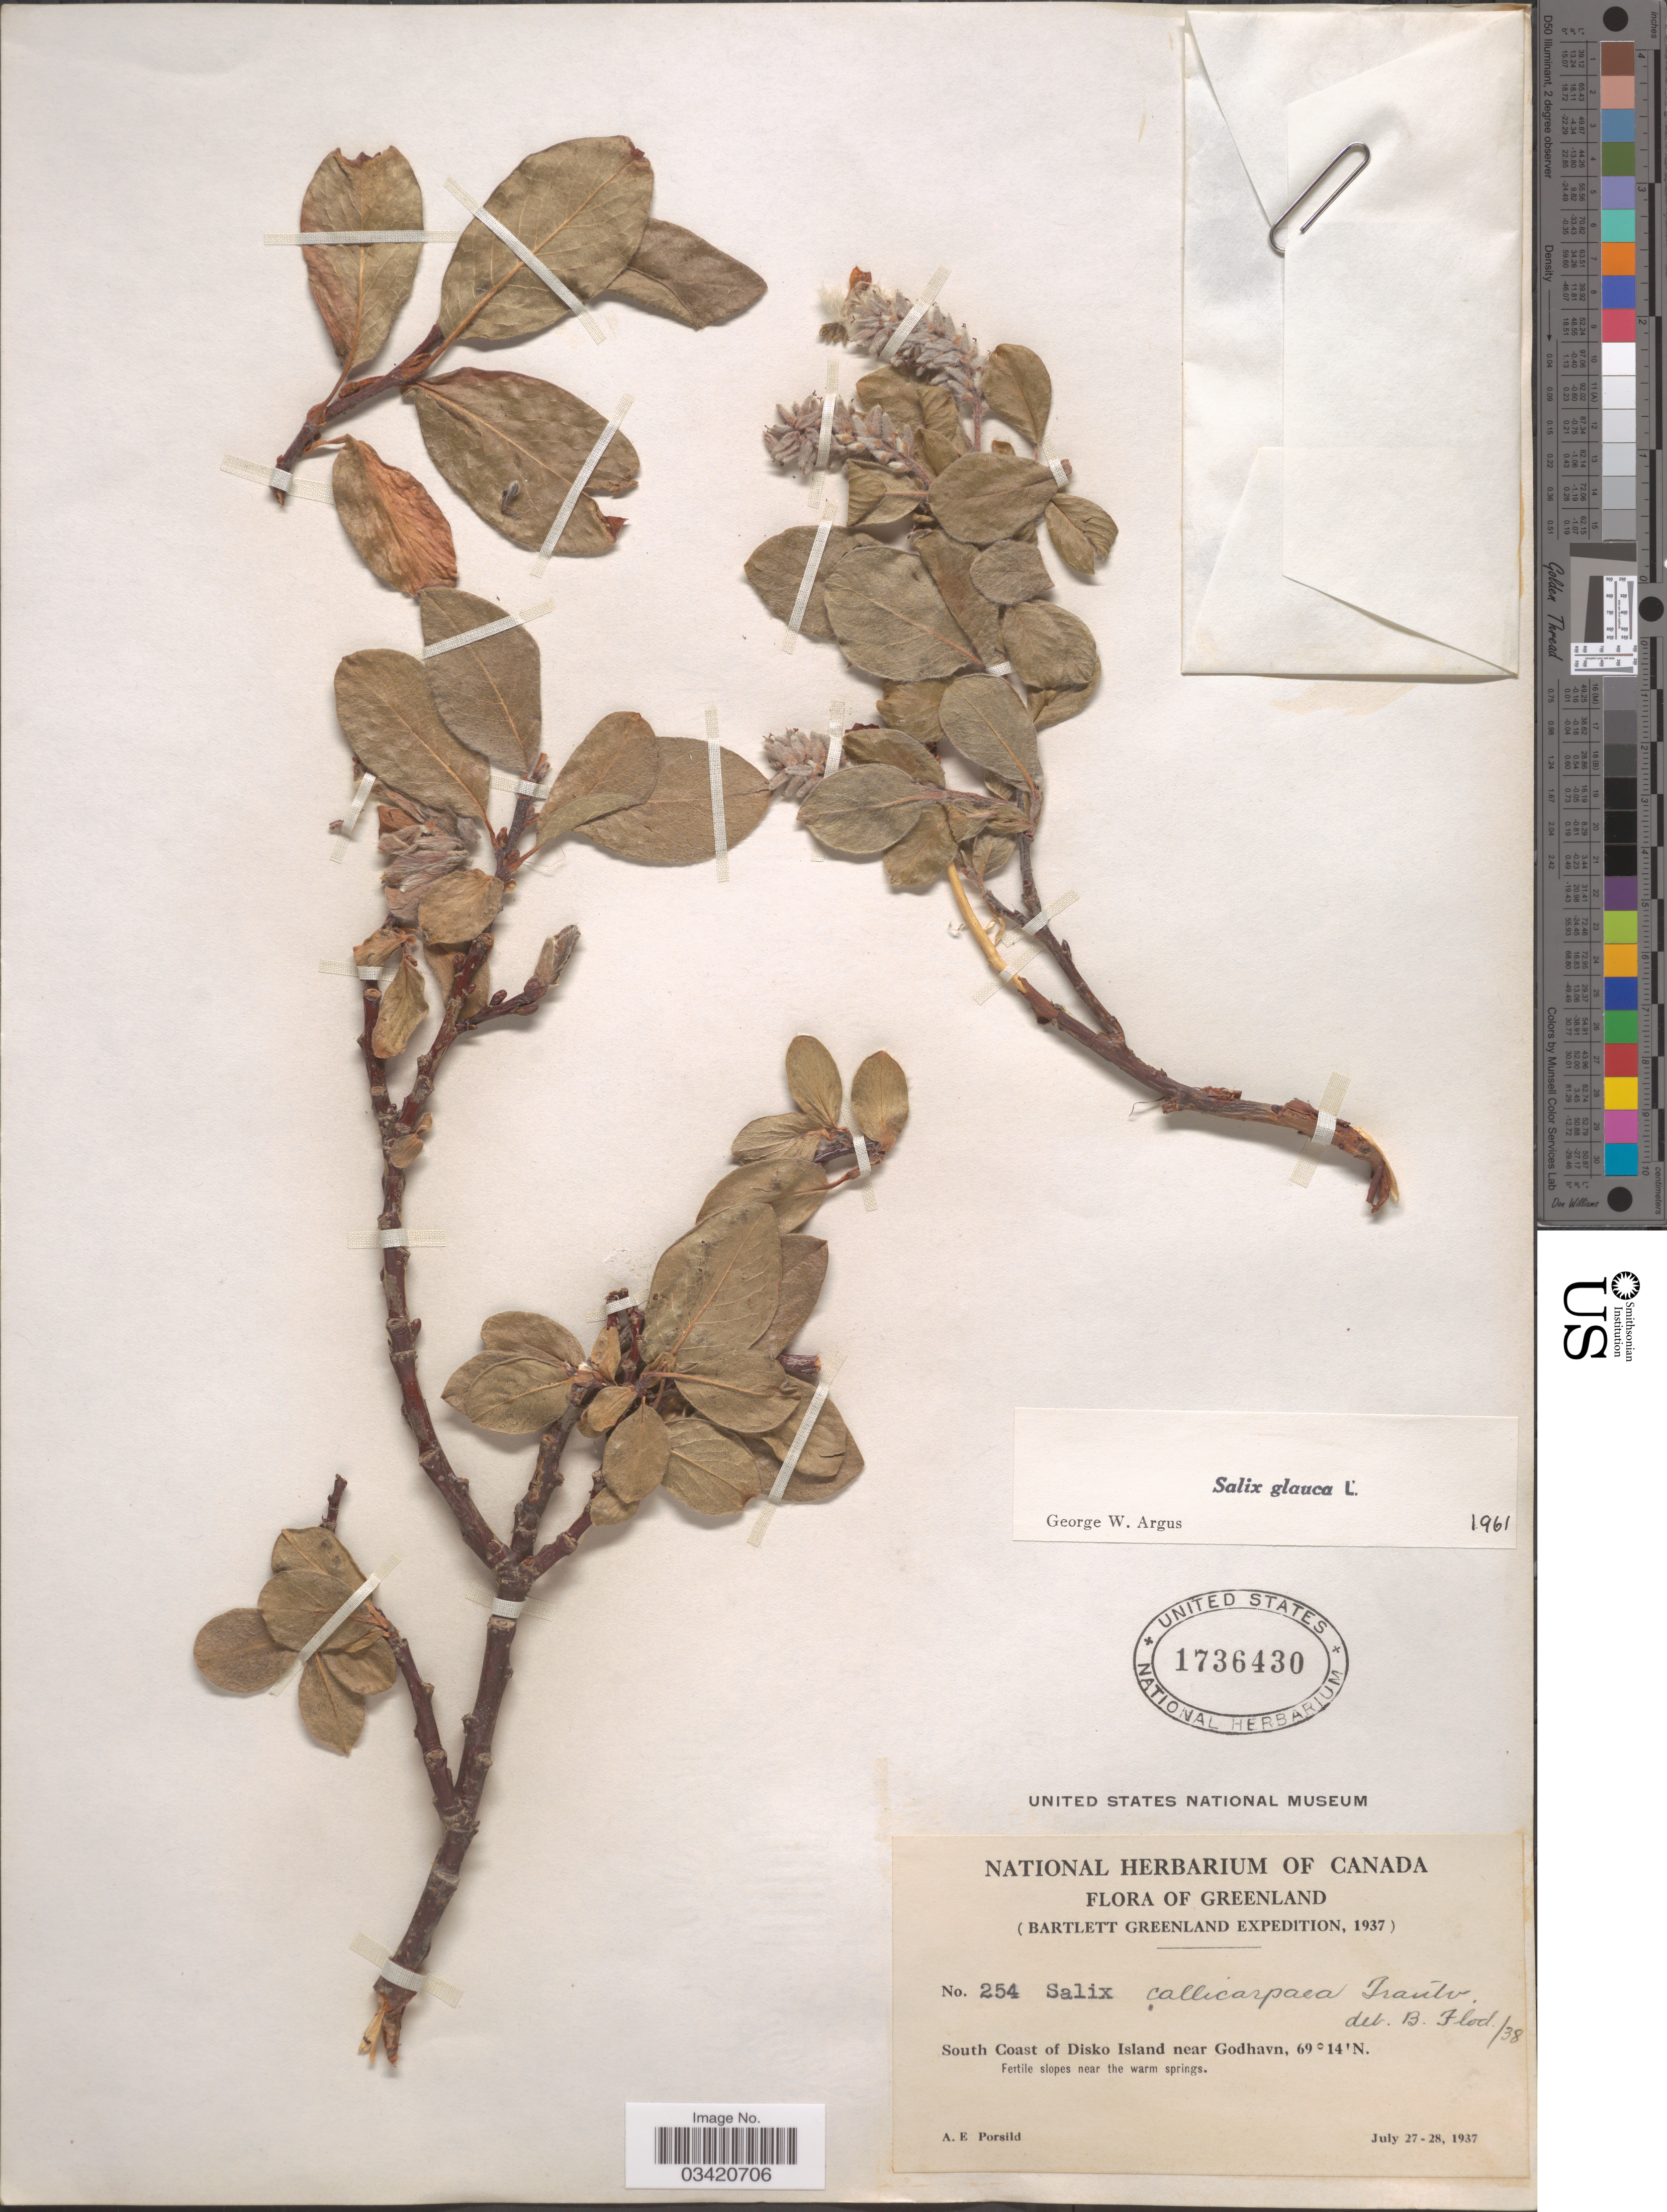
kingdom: Plantae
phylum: Tracheophyta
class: Magnoliopsida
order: Malpighiales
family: Salicaceae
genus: Salix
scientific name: Salix glauca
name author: L.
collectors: A. E. Porsild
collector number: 254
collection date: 1937-07-27/1937-07-28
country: Greenland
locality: South Coast of Disko Island near Godhavn. Fertile slopes near the warm springs.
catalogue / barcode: US 1736430